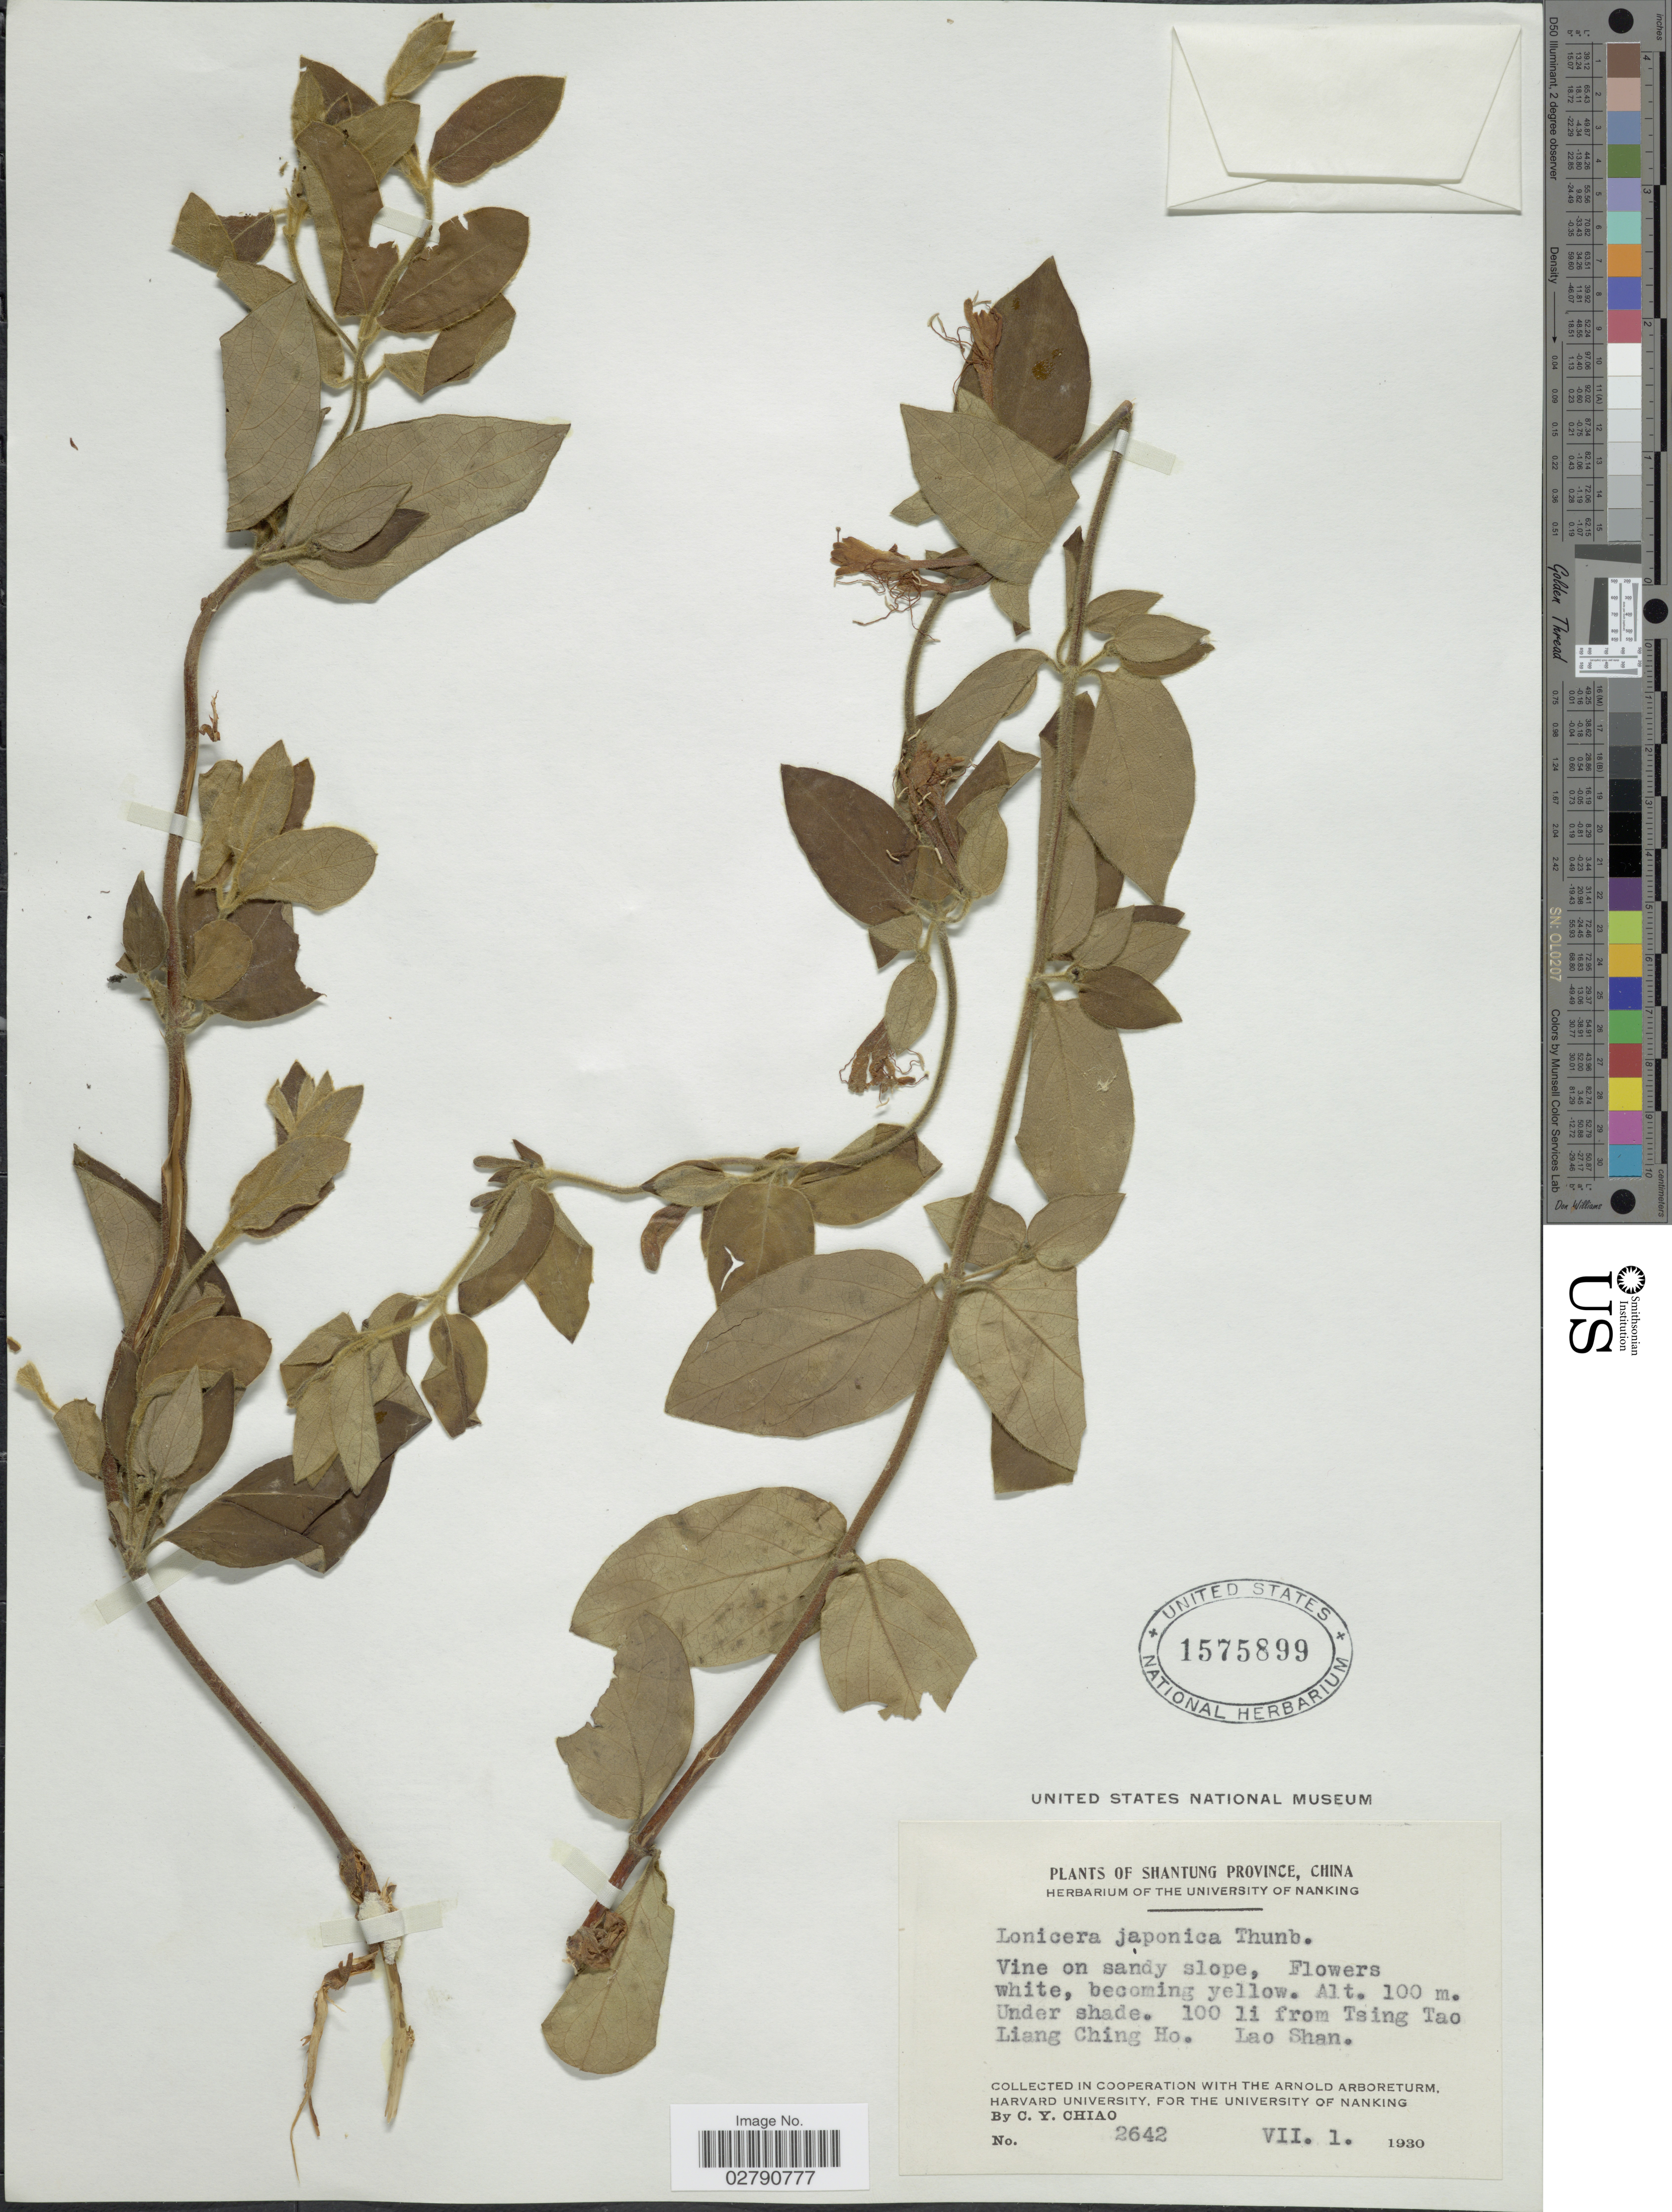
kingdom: Plantae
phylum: Tracheophyta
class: Magnoliopsida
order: Dipsacales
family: Caprifoliaceae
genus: Lonicera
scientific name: Lonicera japonica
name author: Thunb.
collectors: C. Y. Chiao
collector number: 2642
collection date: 1930-07-01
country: China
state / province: Shandong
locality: Shantung Province. 100 li from Tsing Tao Liang Ching Ho. Lao Shan.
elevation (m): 100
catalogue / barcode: US 1575899